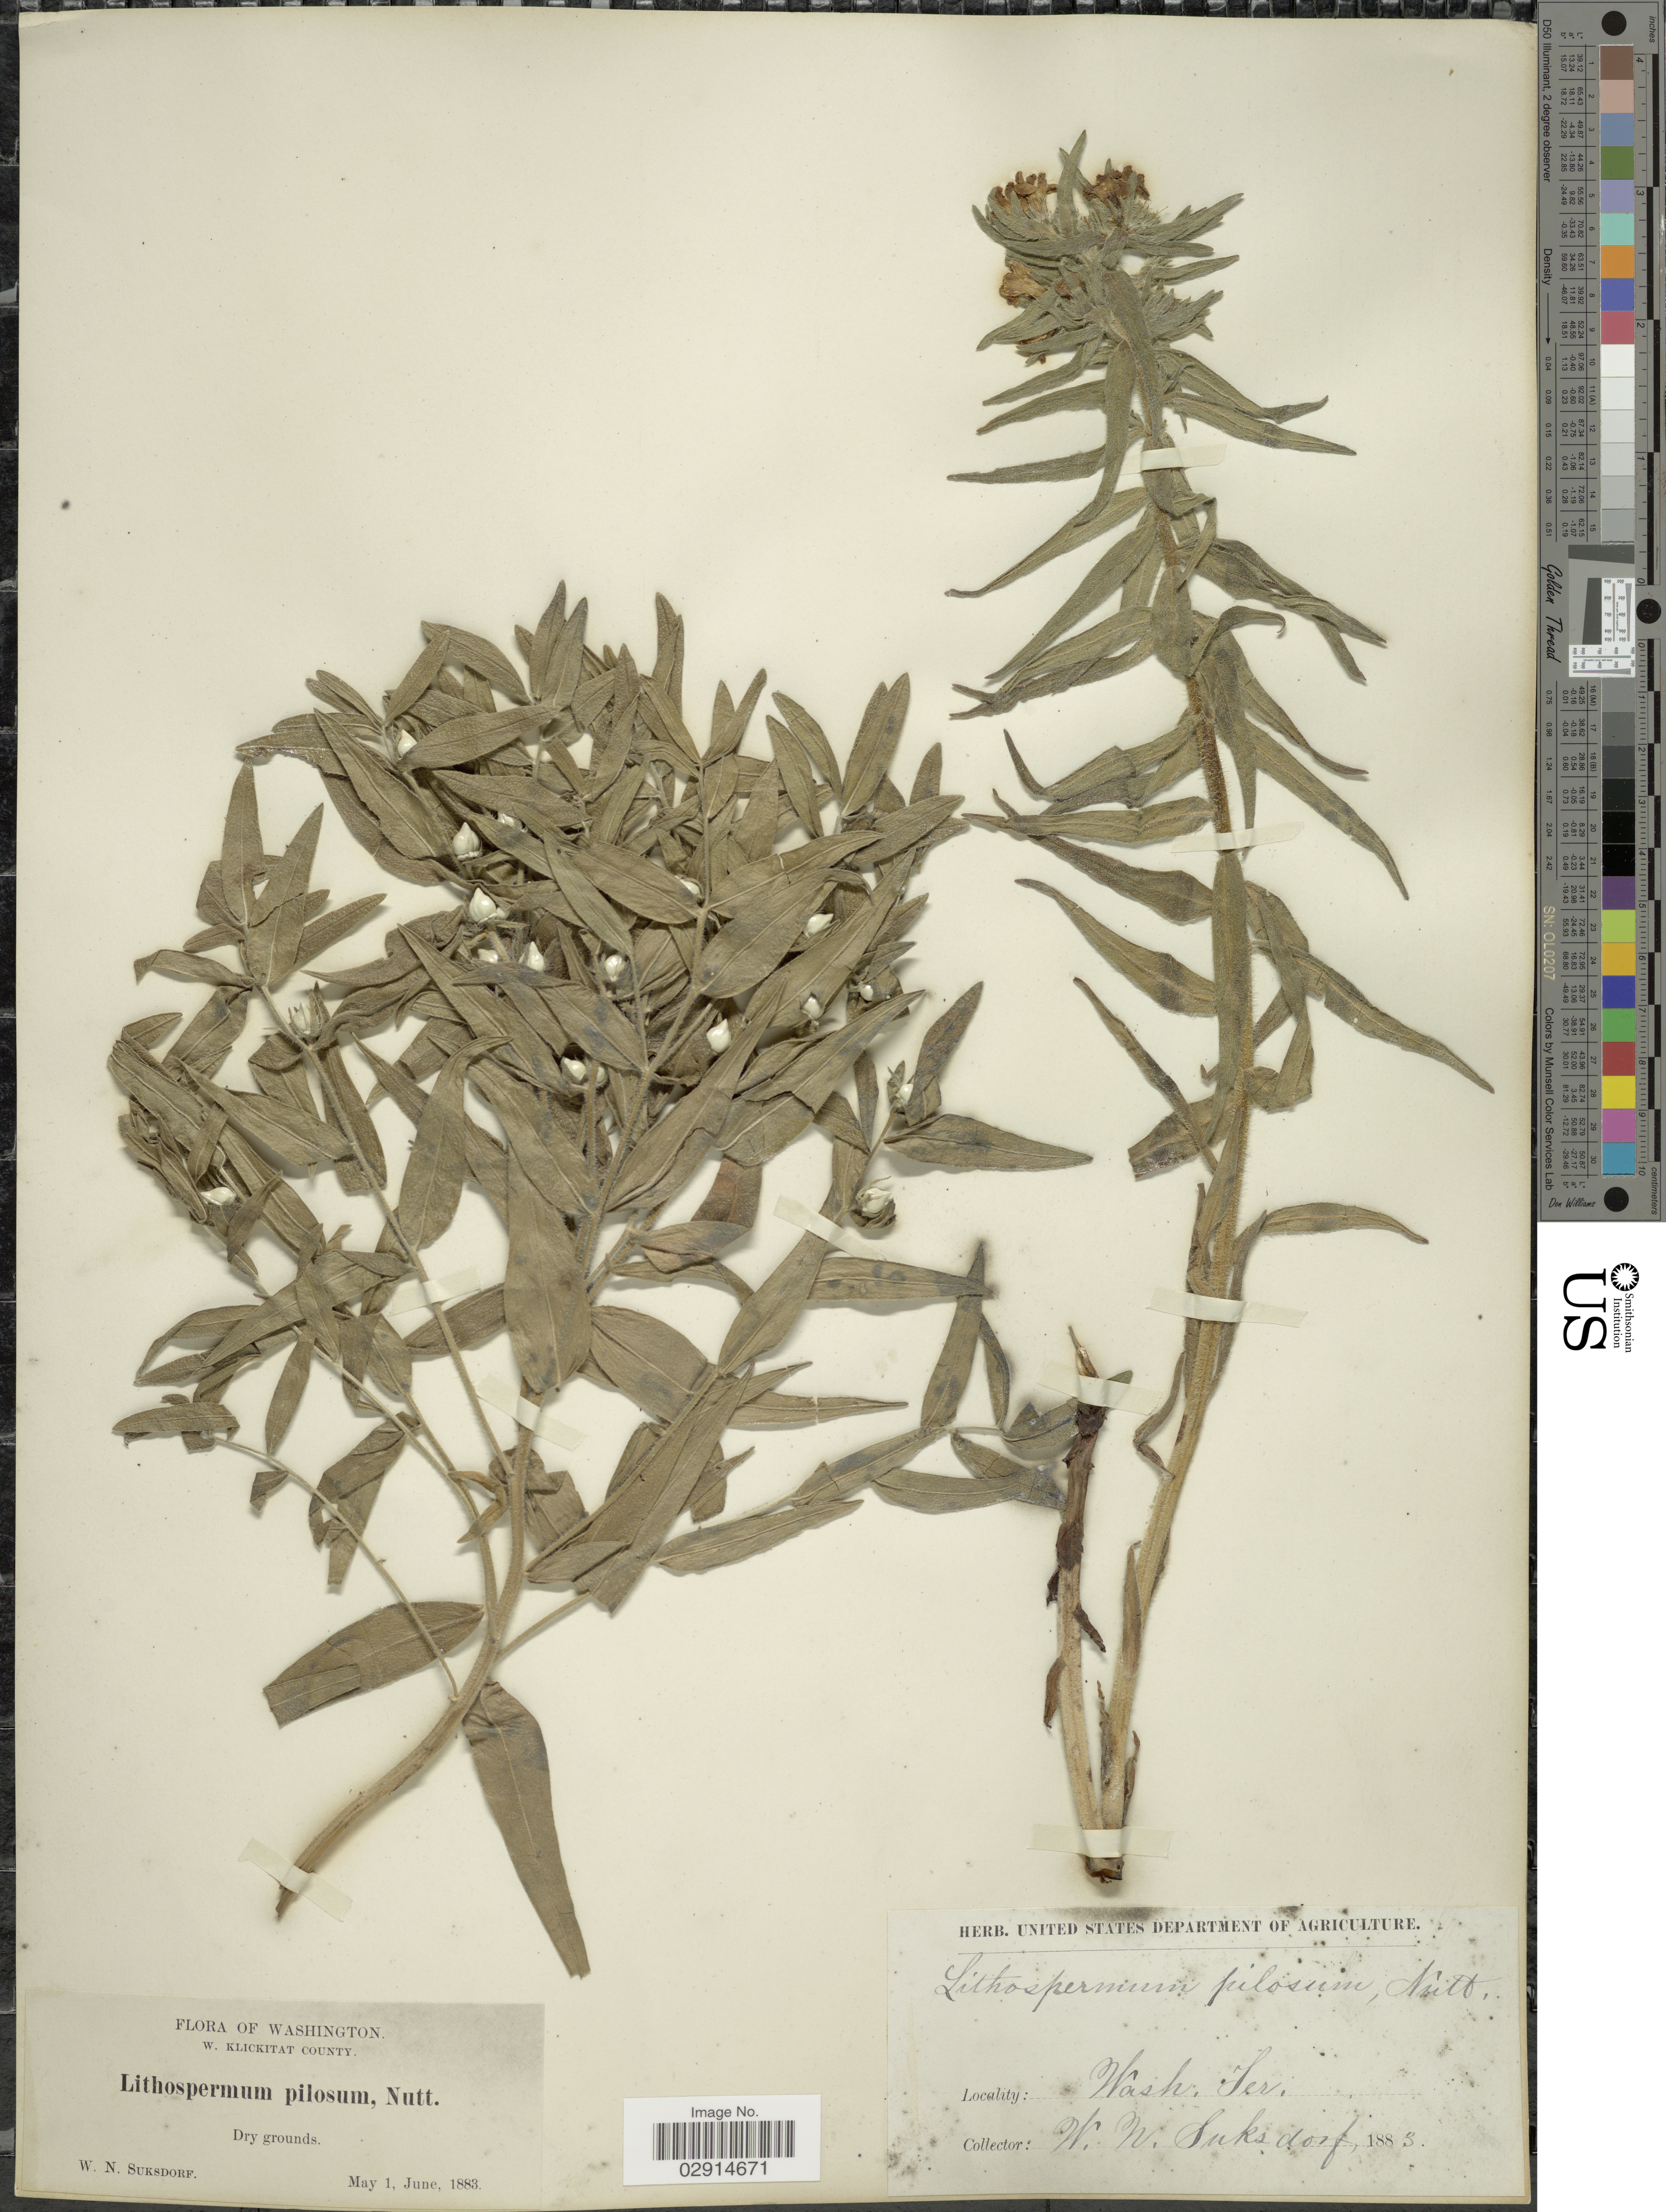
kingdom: Plantae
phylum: Tracheophyta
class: Magnoliopsida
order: Boraginales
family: Boraginaceae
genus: Lithospermum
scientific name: Lithospermum ruderale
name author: Douglas ex Lehm.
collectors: W. N. Suksdorf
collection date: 1883-05-01/1883-06-01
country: United States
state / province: Washington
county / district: Klickitat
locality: W. Klickitat County.